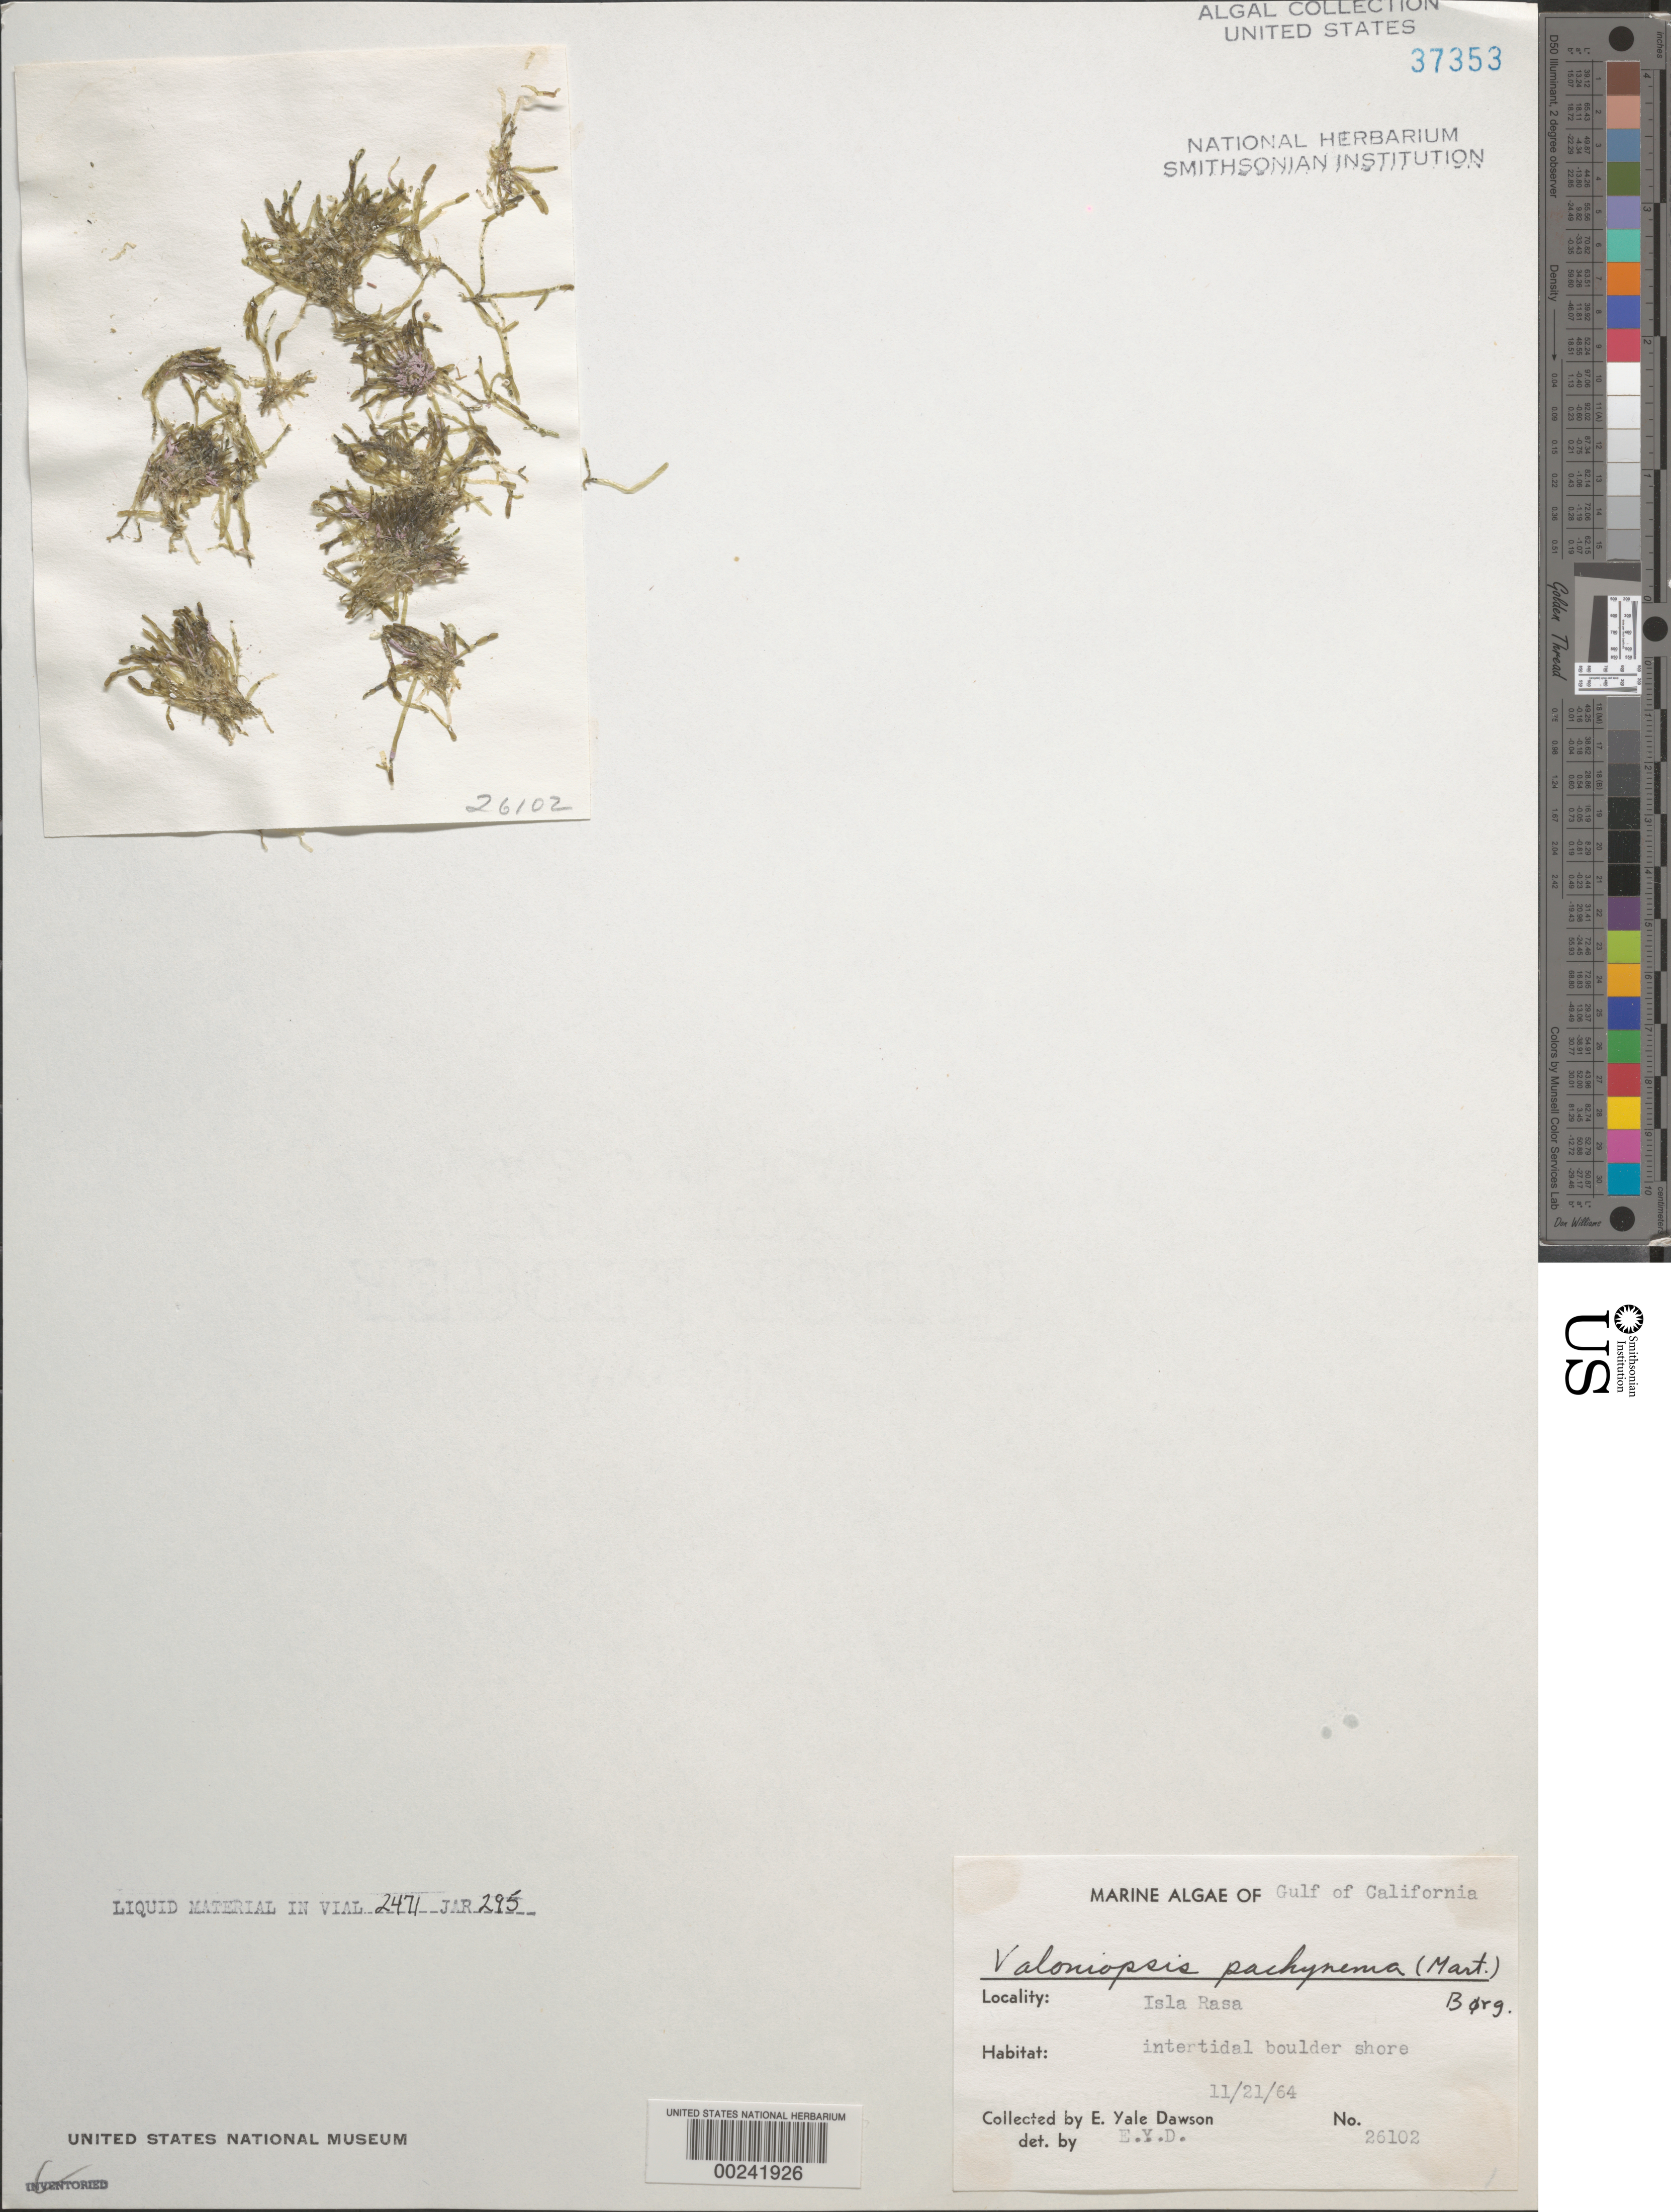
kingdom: Plantae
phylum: Chlorophyta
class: Ulvophyceae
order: Siphonocladales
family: Valoniaceae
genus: Valoniopsis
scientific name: Valoniopsis pachynema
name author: (G. Martens) Børgesen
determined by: Dawson, E. Y.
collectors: E. Y. Dawson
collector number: EYD 26102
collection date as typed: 21 Nov 1964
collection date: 1964-11-21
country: Mexico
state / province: Baja California Norte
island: Isla Raza (Isla Rasa)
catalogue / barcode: US 37353